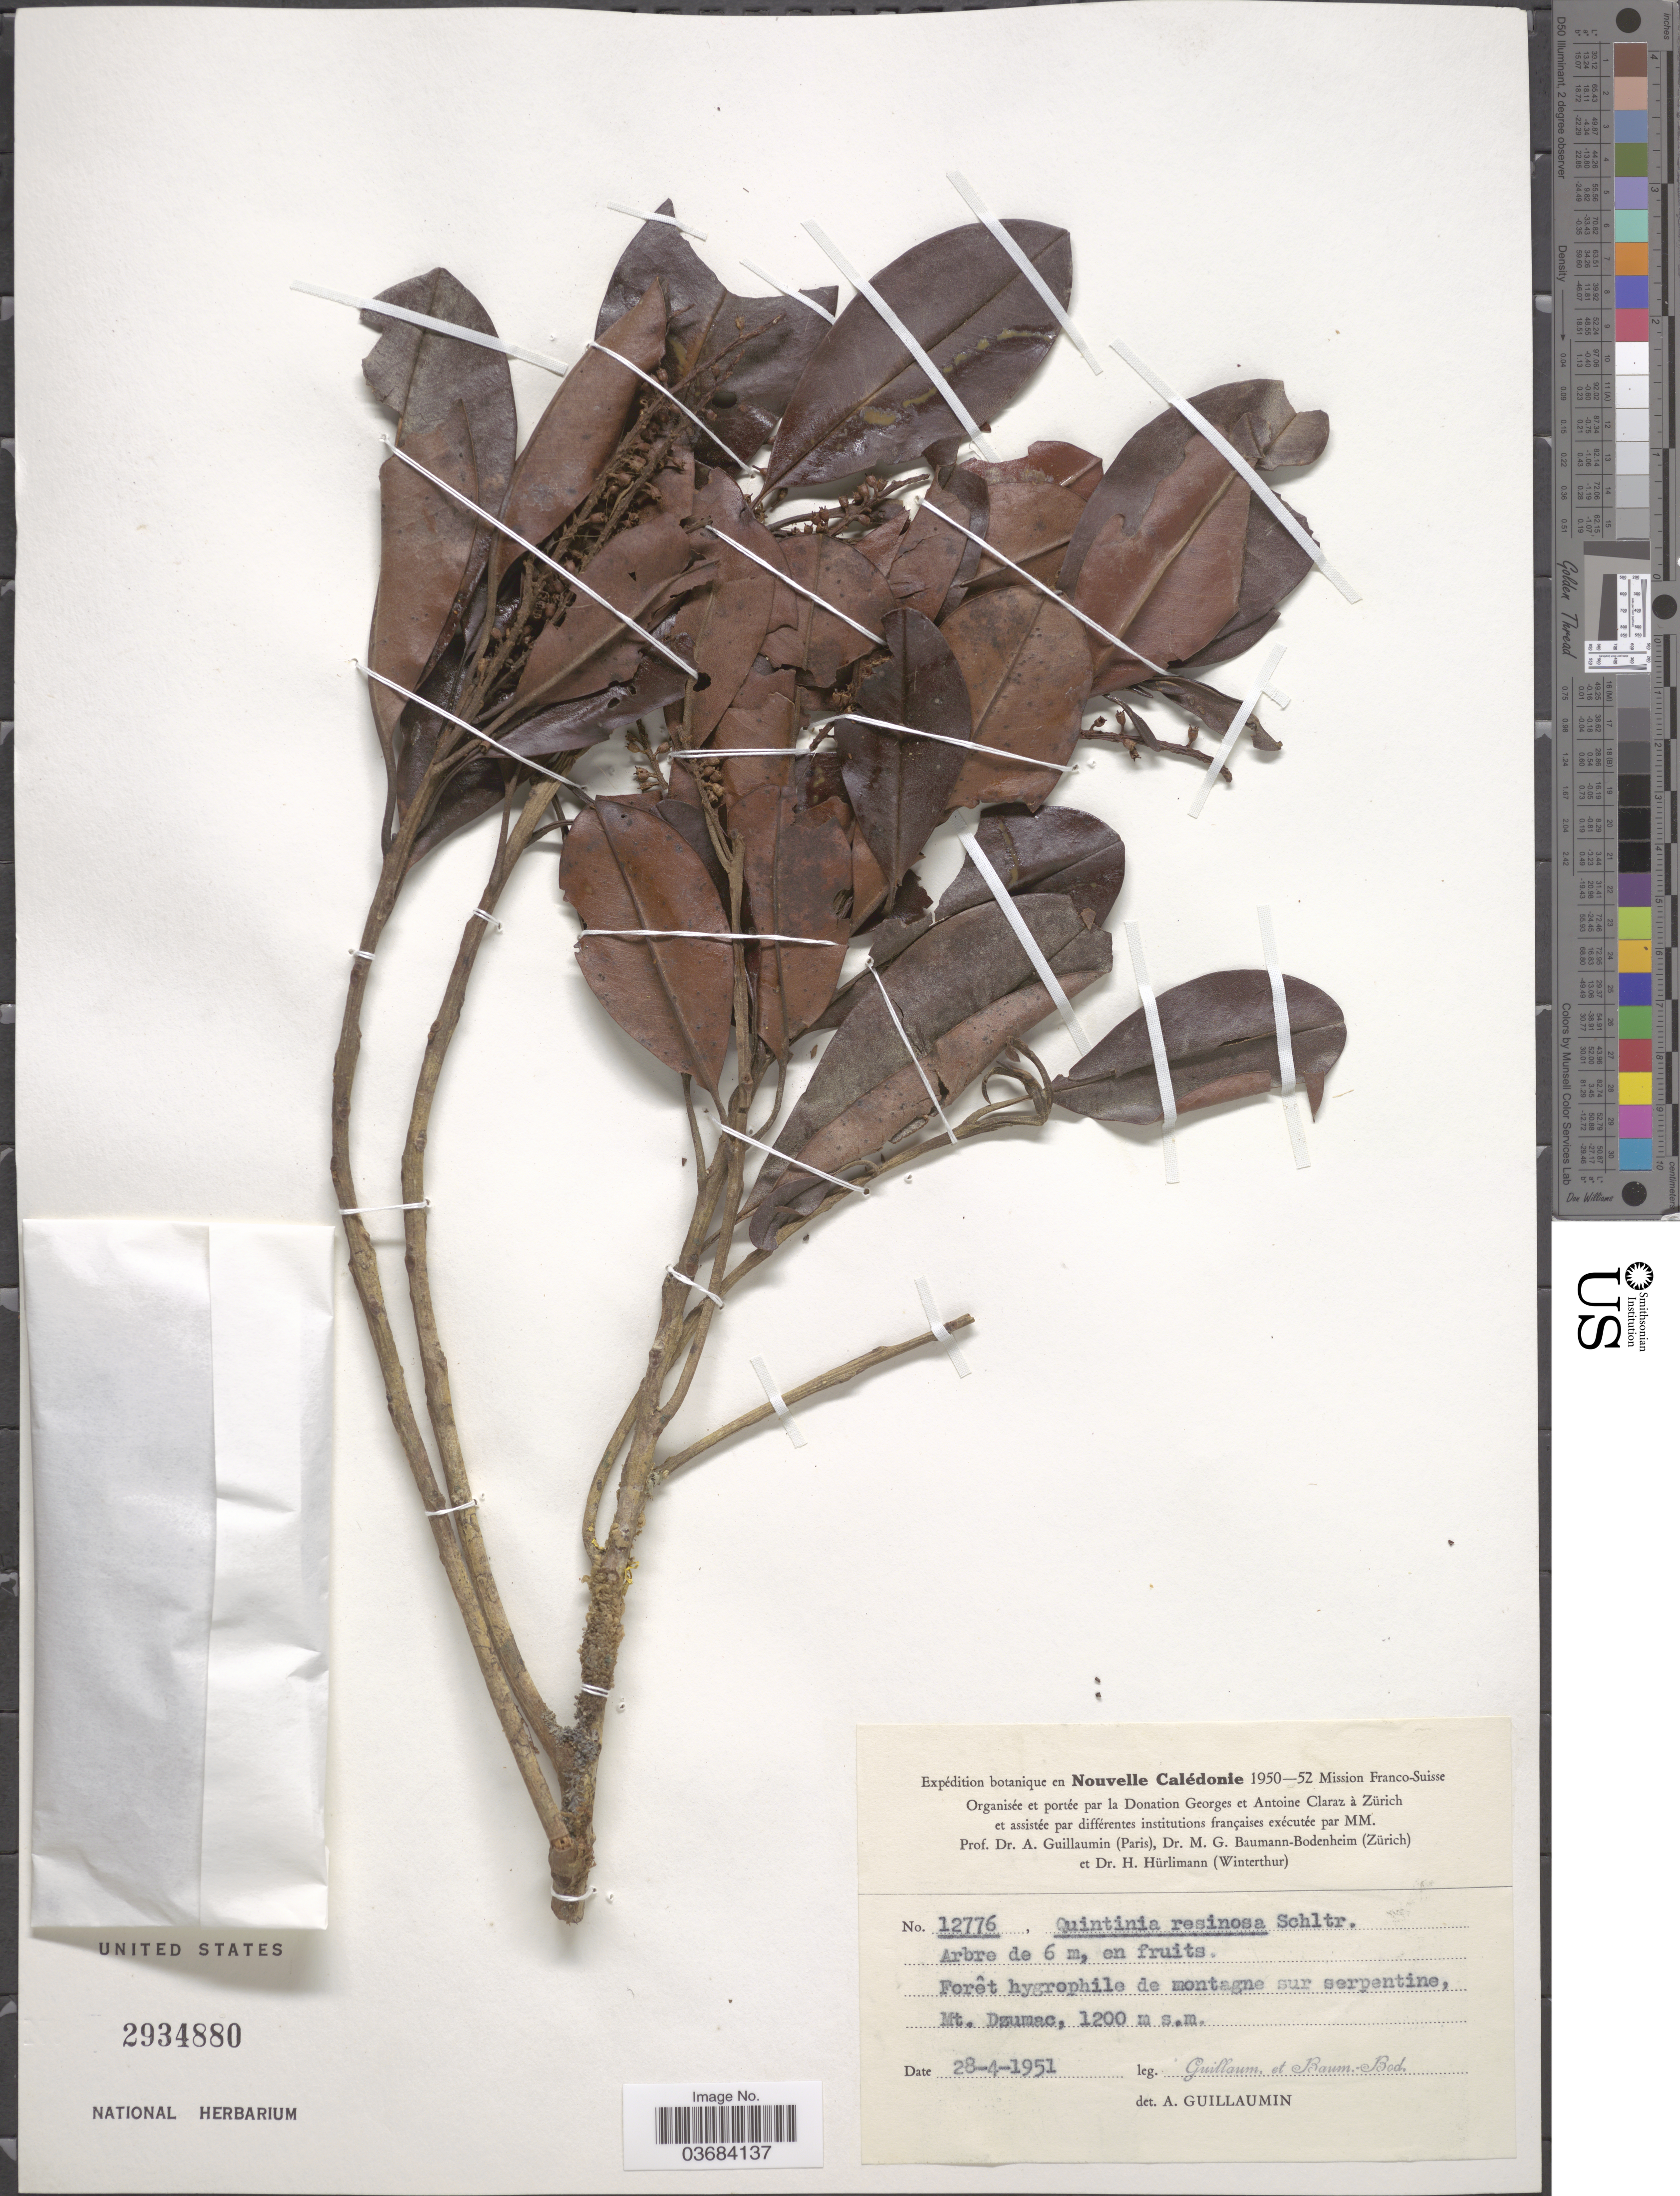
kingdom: Plantae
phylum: Tracheophyta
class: Magnoliopsida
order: Paracryphiales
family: Paracryphiaceae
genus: Quintinia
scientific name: Quintinia resinosa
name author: (Schltr.) Schltr.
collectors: A. Guillaumin & M. G. Baumann-Bodenheim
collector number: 12776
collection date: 1951-04-28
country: New Caledonia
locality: Expédition botanique en Nouvelle Calédonie 1950-52 Mission Franco-Suisse. Forêt hygrophile de montagne sur serpentine, Mt. Dzumac.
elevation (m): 1200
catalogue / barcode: US 2934880